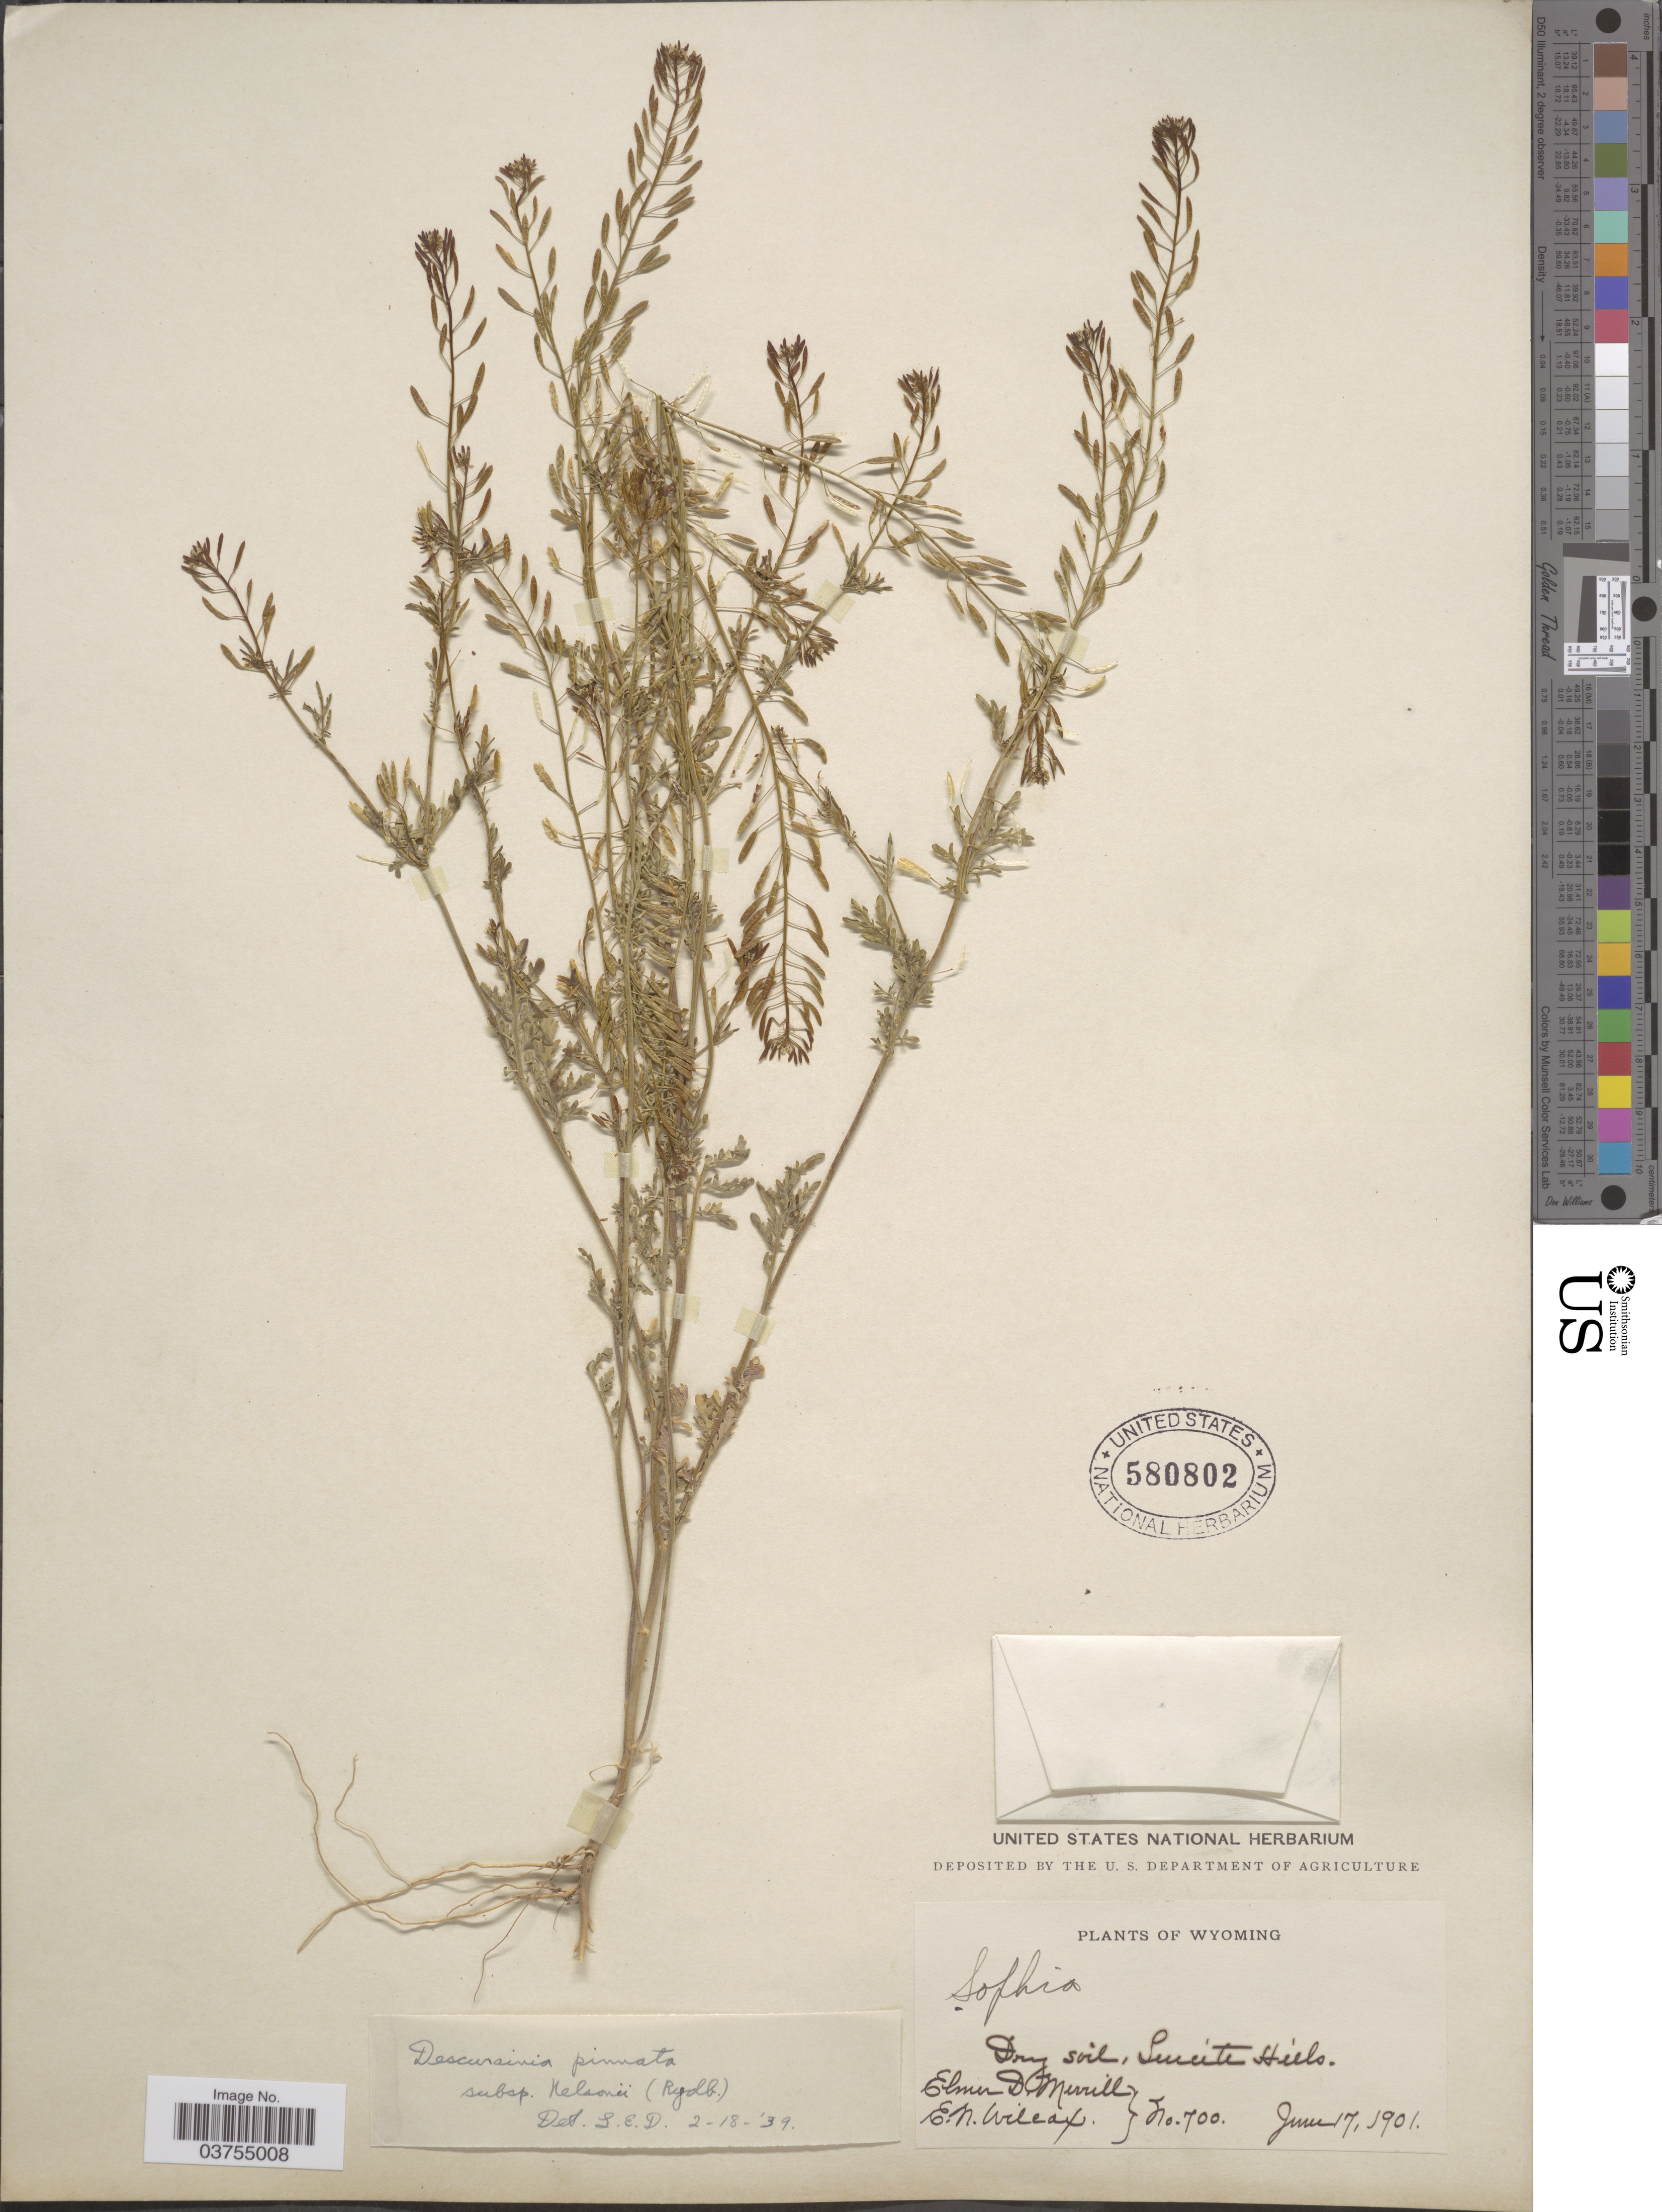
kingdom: Plantae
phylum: Tracheophyta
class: Magnoliopsida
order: Brassicales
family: Brassicaceae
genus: Descurainia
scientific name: Descurainia pinnata subsp. nelsonii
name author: (Rydb.) M. Peck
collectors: E. D. Merrill & E. Wilcox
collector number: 700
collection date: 1901-06-17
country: United States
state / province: Wyoming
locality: Dry soil, Lencite Hills.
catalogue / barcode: US 580802